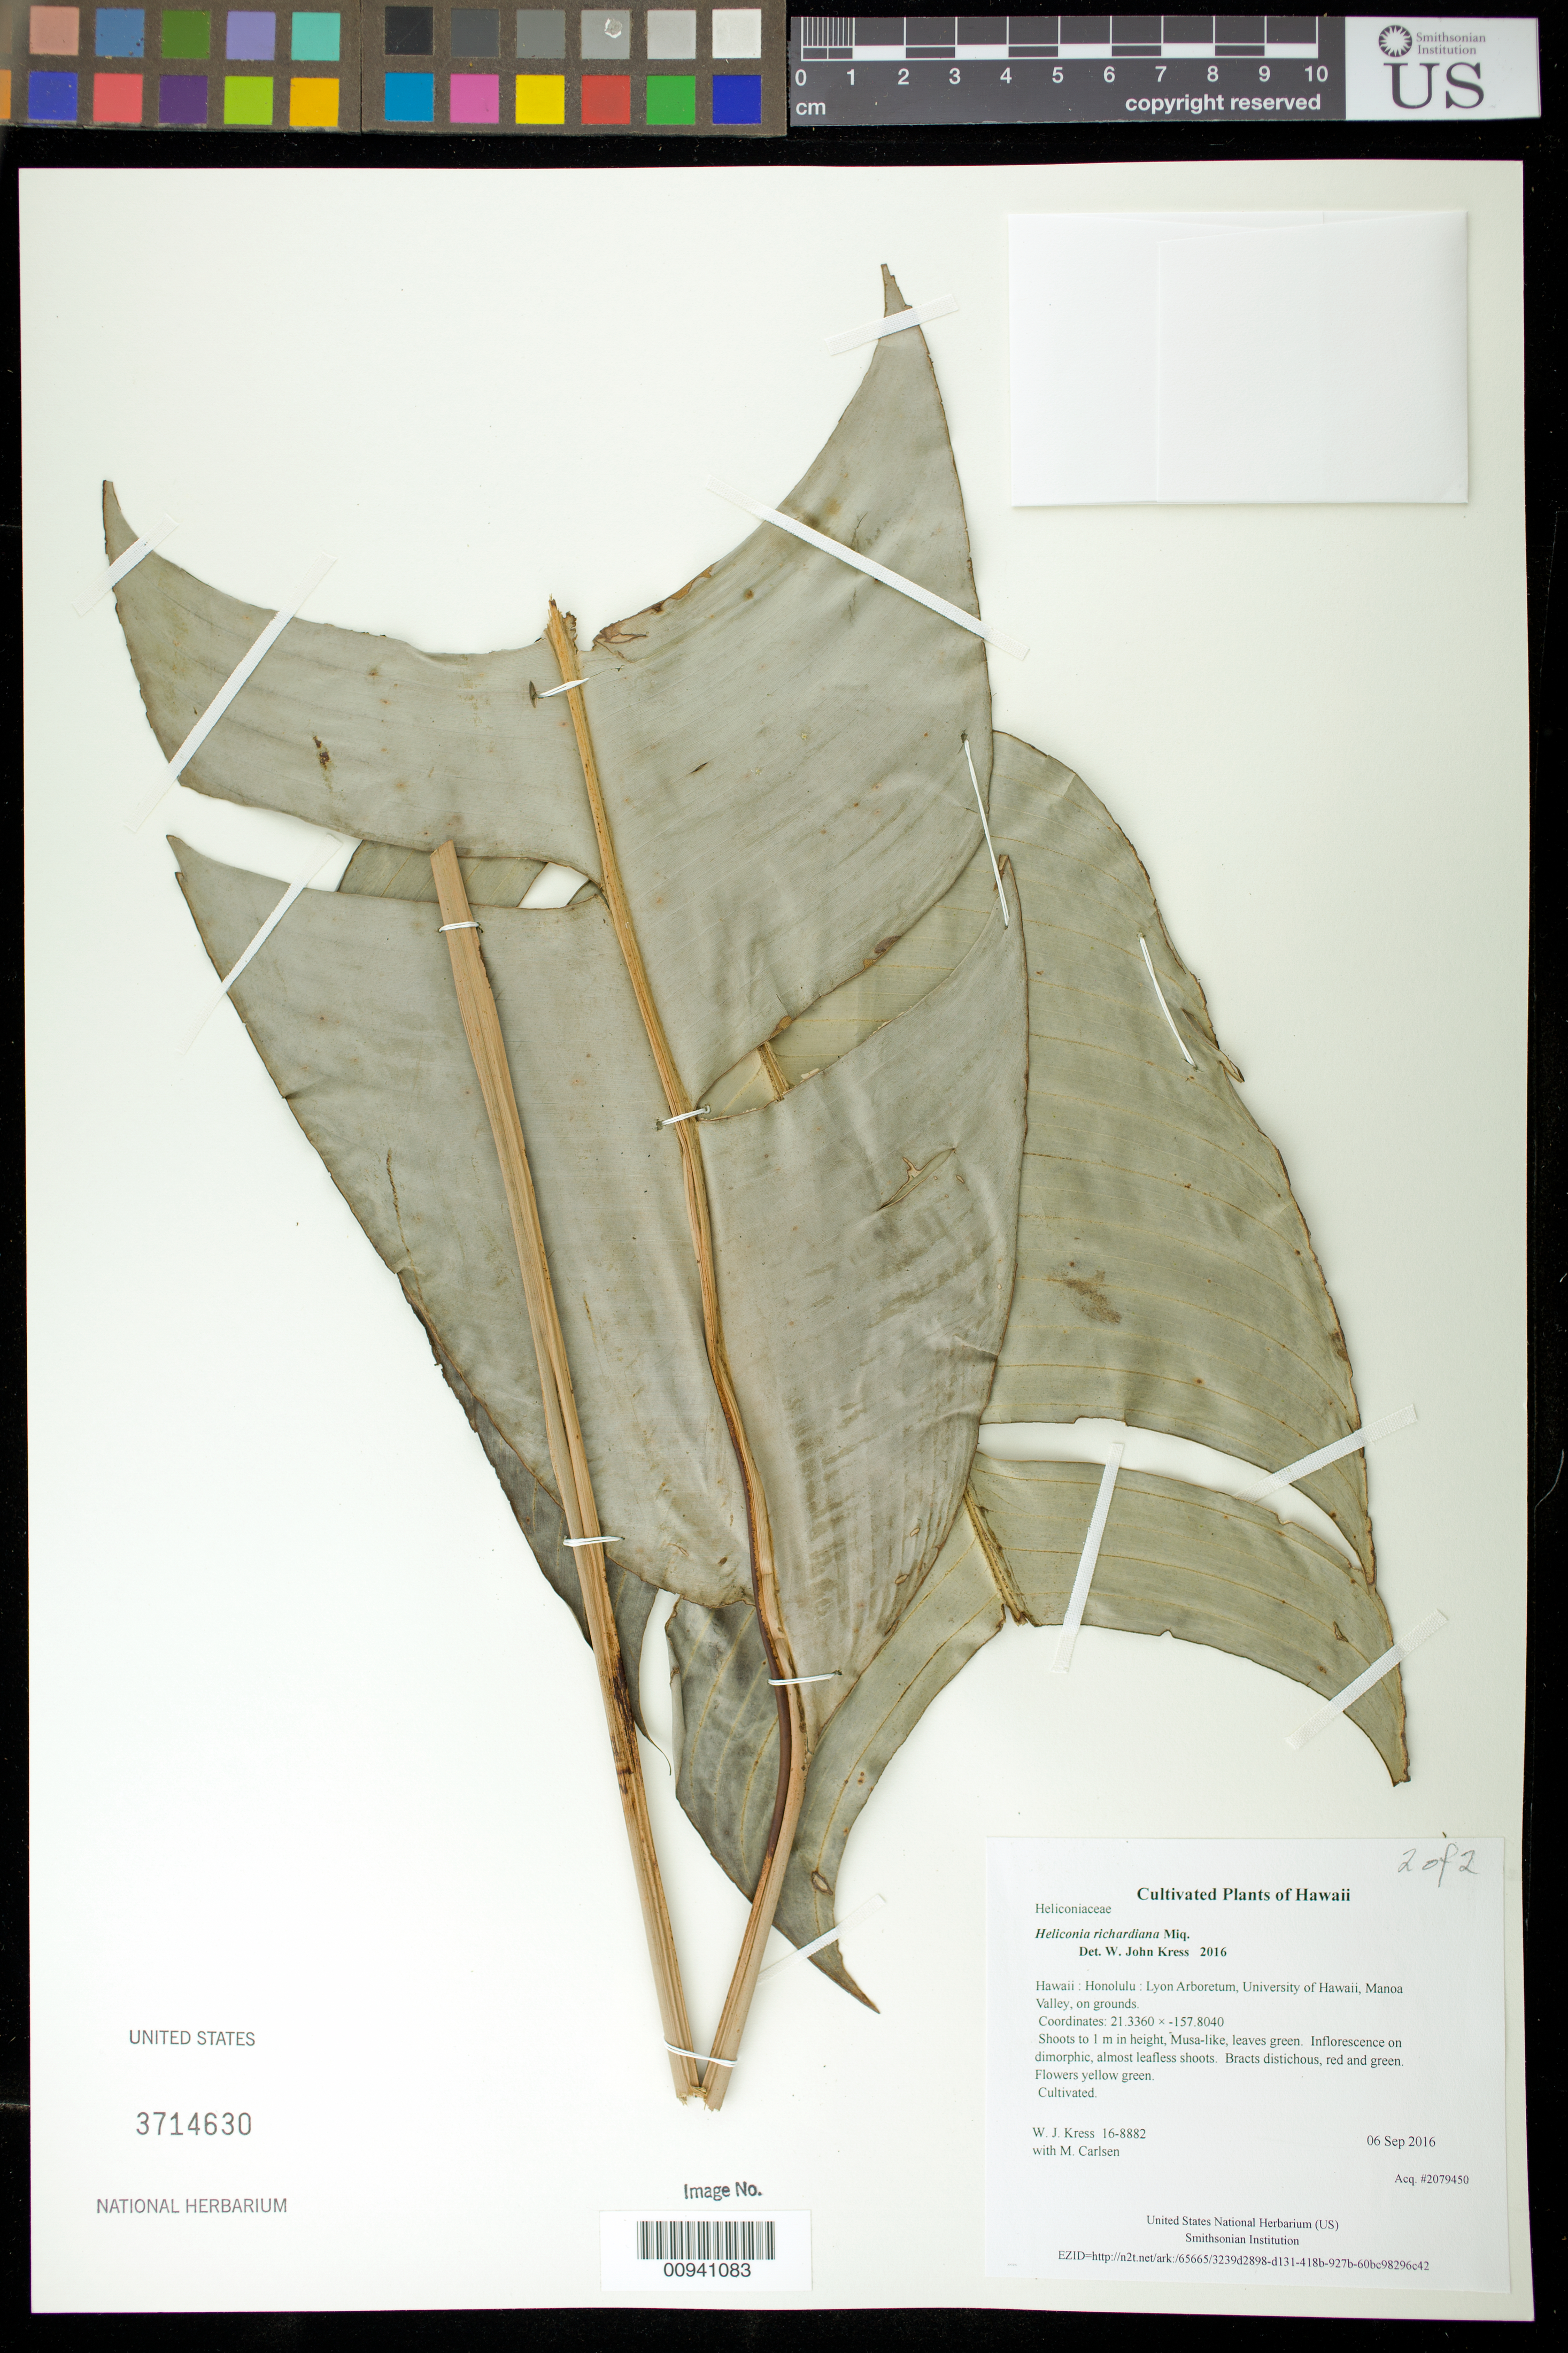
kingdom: Plantae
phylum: Tracheophyta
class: Liliopsida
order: Zingiberales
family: Heliconiaceae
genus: Heliconia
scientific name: Heliconia richardiana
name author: Miq.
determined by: Kress, W. J., (US), Smithsonian Institution - National Museum of Natural History (UNITED STATES)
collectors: W. J. Kress & M. M. Carlsen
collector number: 16-8882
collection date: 2016-09-06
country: United States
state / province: Hawaii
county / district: Honolulu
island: Oahu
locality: Lyon Arboretum, University of Hawaii, Manoa Valley, on grounds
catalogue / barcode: US 3714630